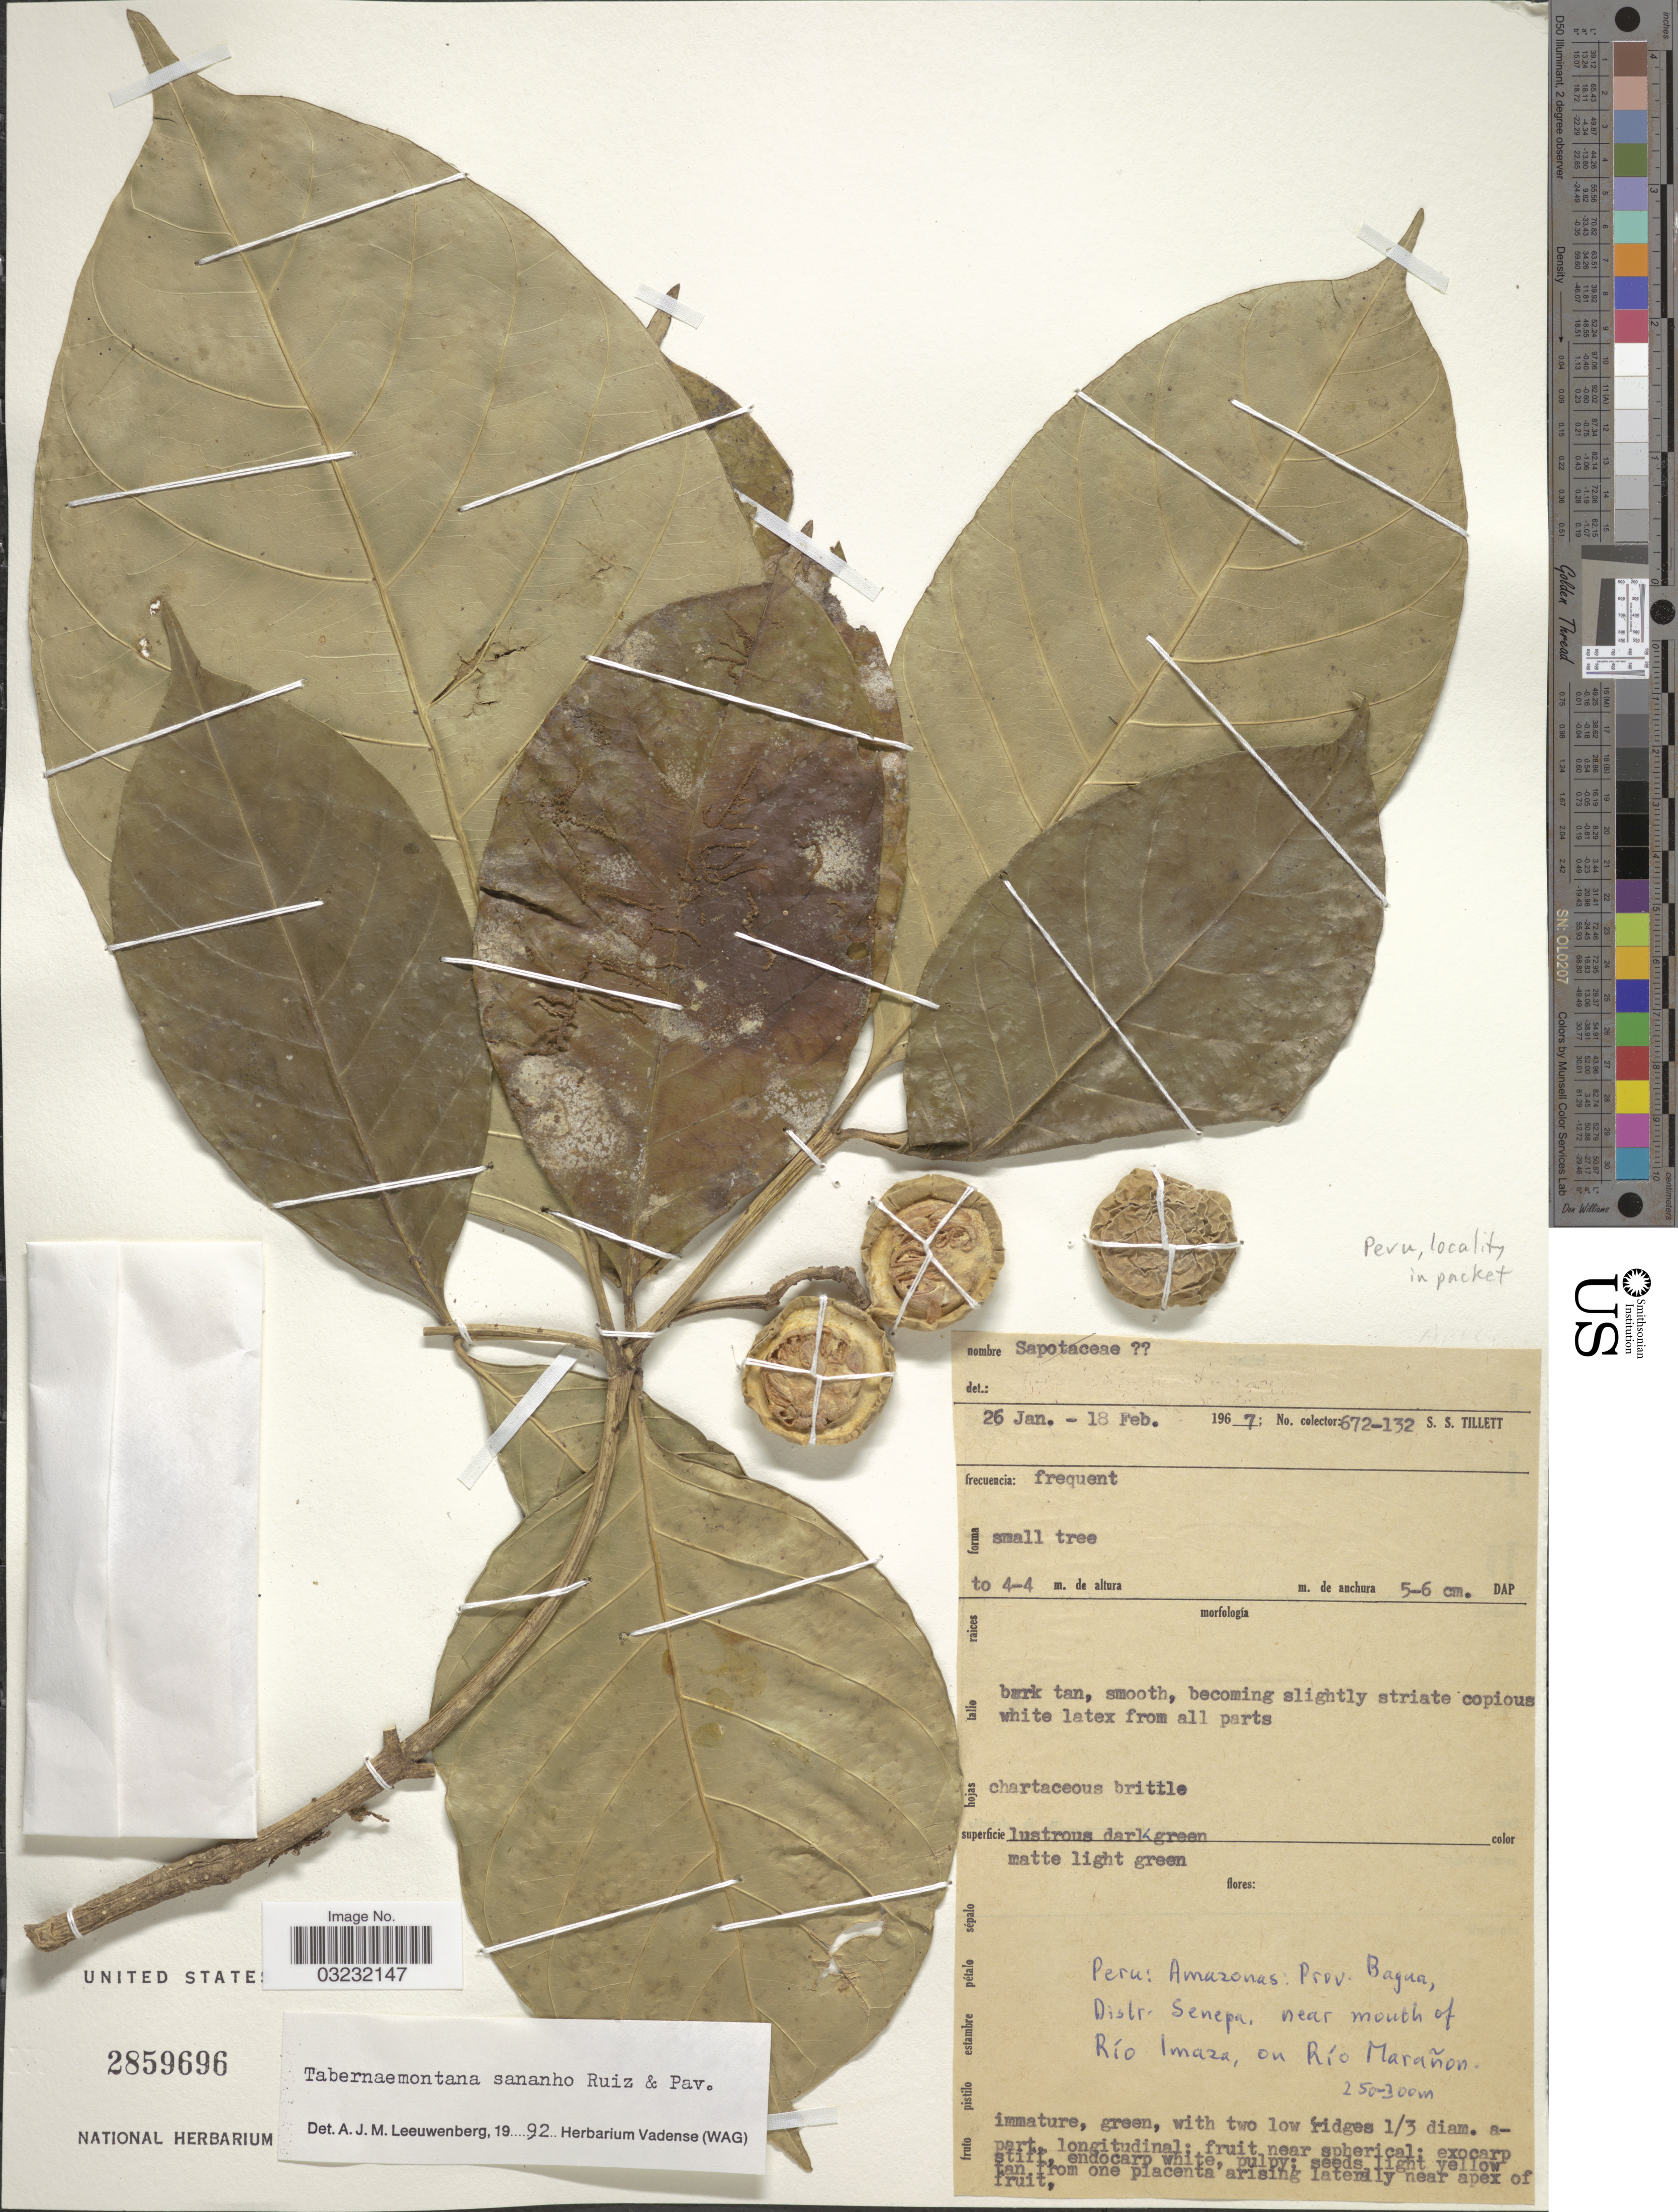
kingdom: Plantae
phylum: Tracheophyta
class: Magnoliopsida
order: Gentianales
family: Apocynaceae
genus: Tabernaemontana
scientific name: Tabernaemontana sananho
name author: Ruiz & Pav.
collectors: S. S. Tillett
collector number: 672-132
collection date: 1967-01-26/1967-02-18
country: Peru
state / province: Amazonas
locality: Prov. Bagua, Distr. Senepa, near mouth of Río Imaza, on Río Marañon.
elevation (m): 4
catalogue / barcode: US 2859696